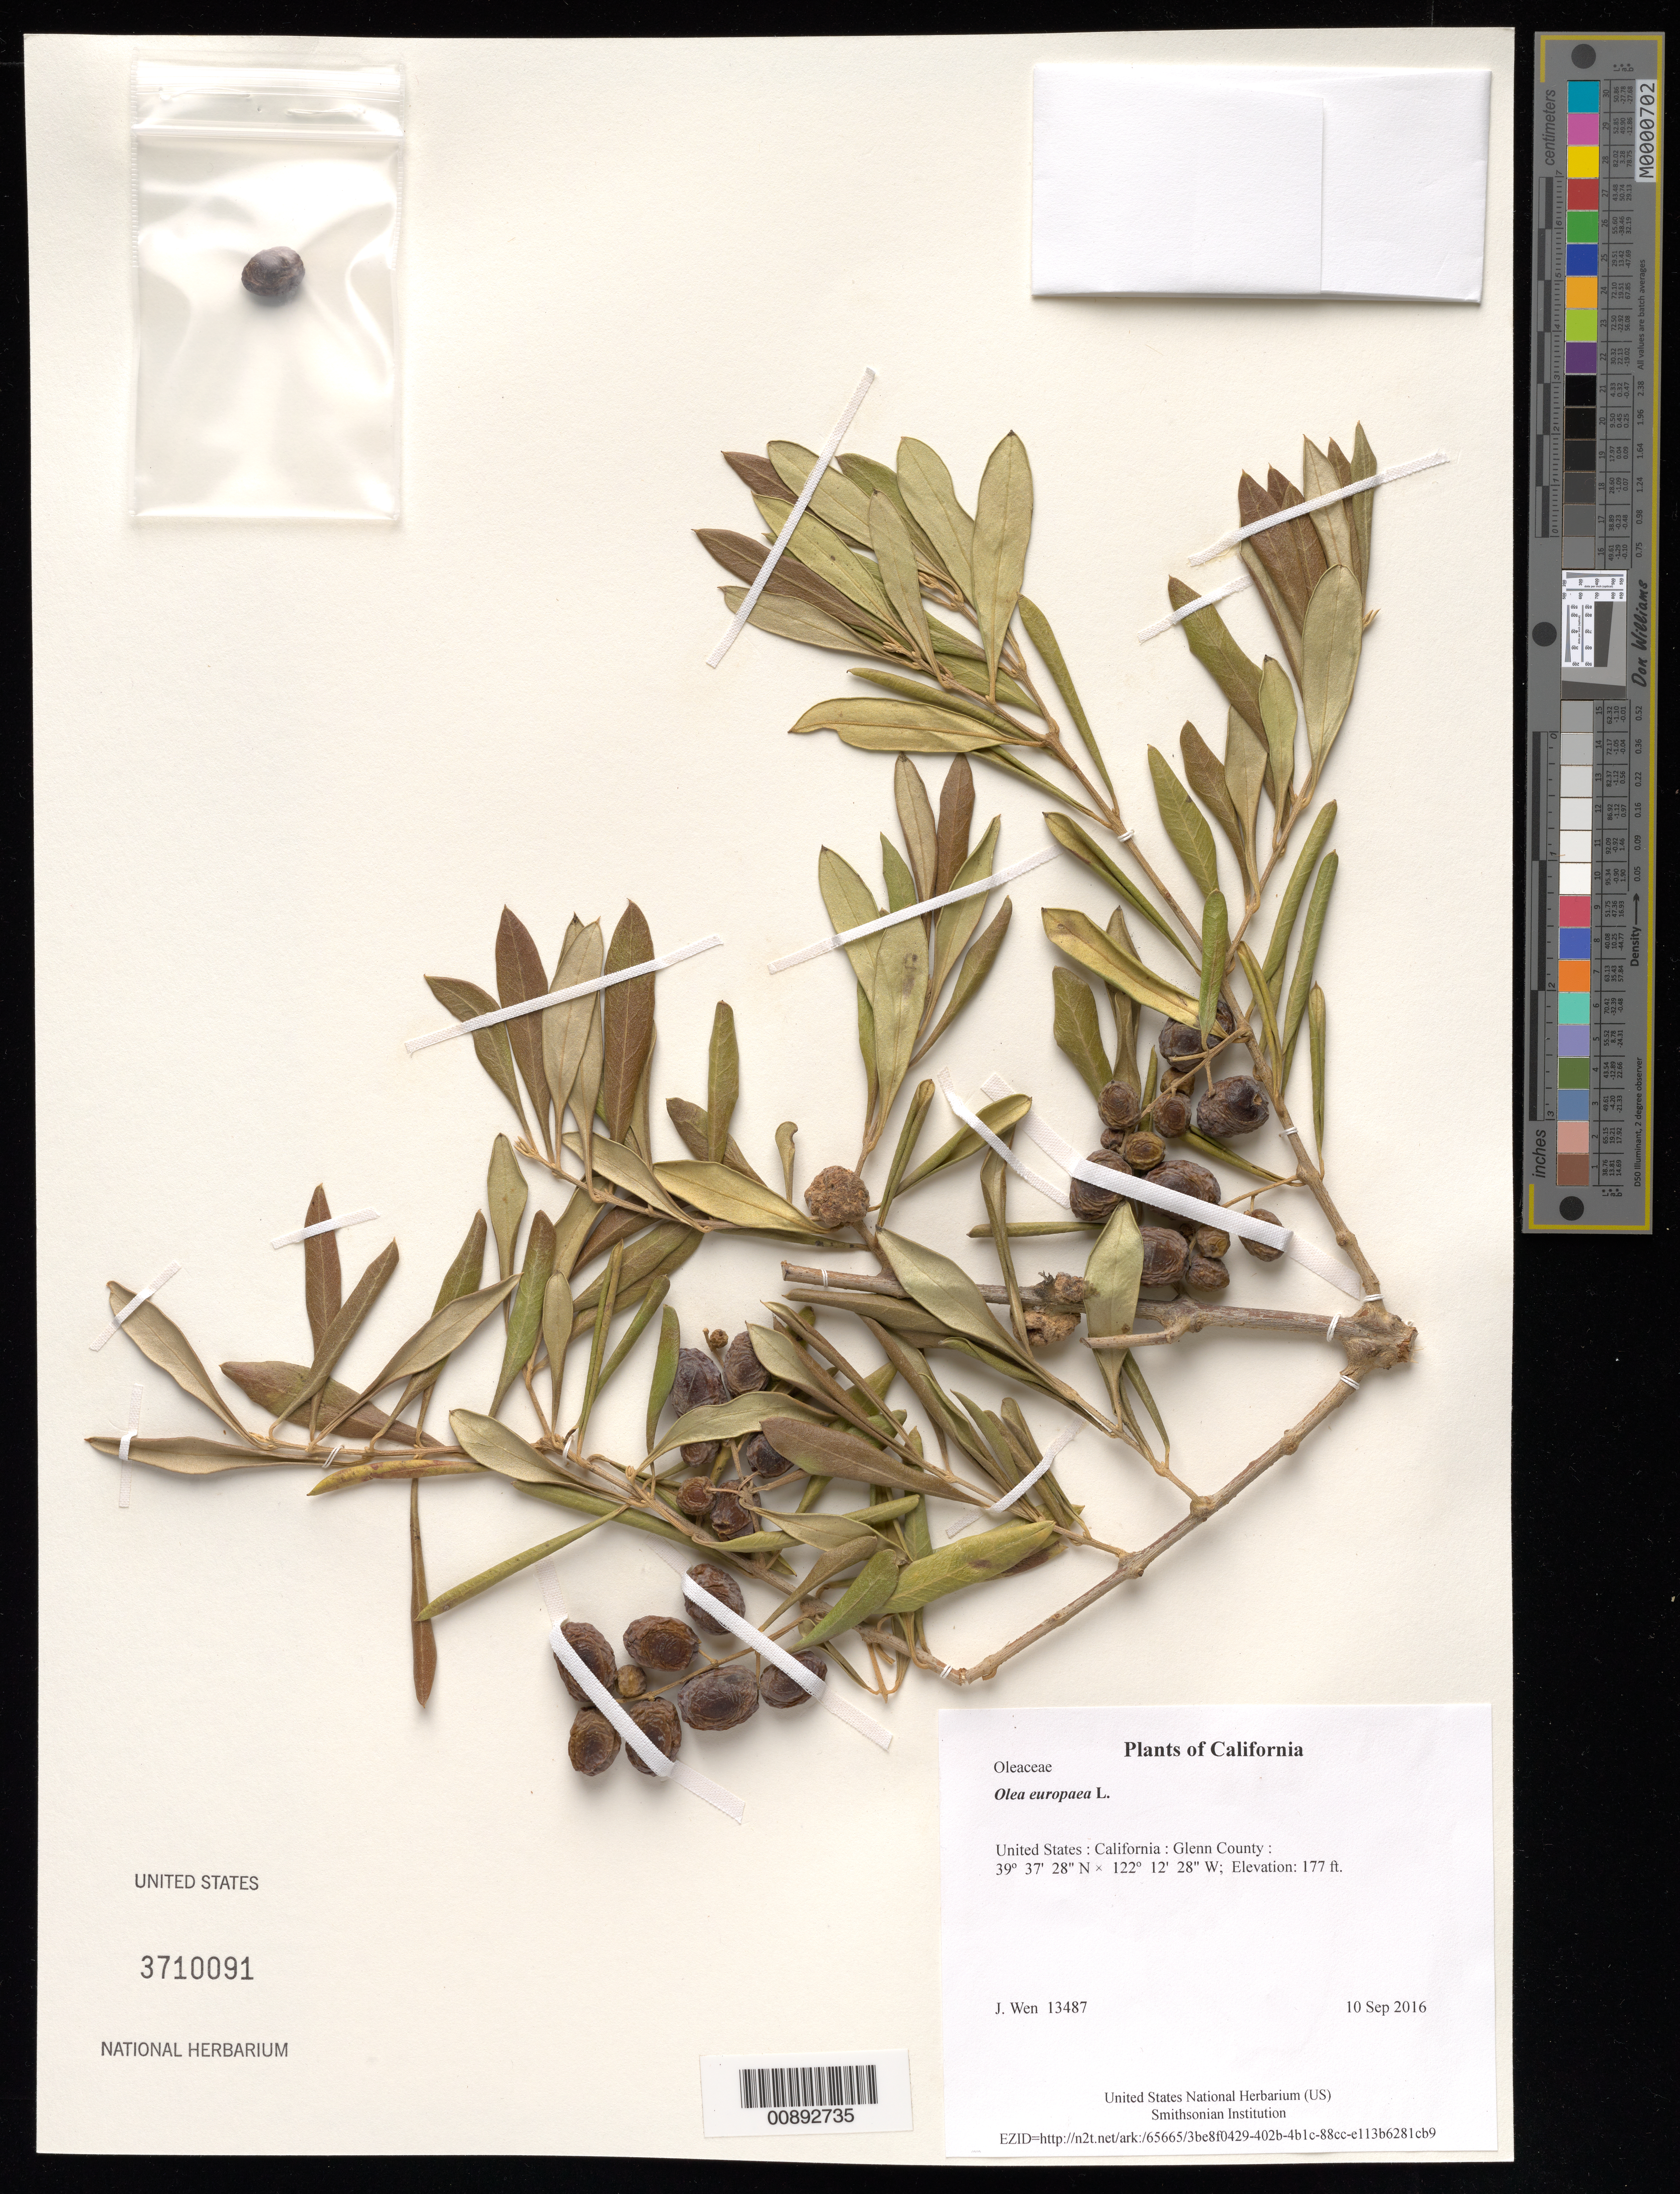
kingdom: Plantae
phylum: Tracheophyta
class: Magnoliopsida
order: Lamiales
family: Oleaceae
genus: Olea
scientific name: Olea europaea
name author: L.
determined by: Wen, Jun, (BOT), Smithsonian Institution - National Museum of Natural History (UNITED STATES)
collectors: J. Wen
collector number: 13487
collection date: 2016-09-10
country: United States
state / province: California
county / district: Glenn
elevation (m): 54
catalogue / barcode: US 3710091